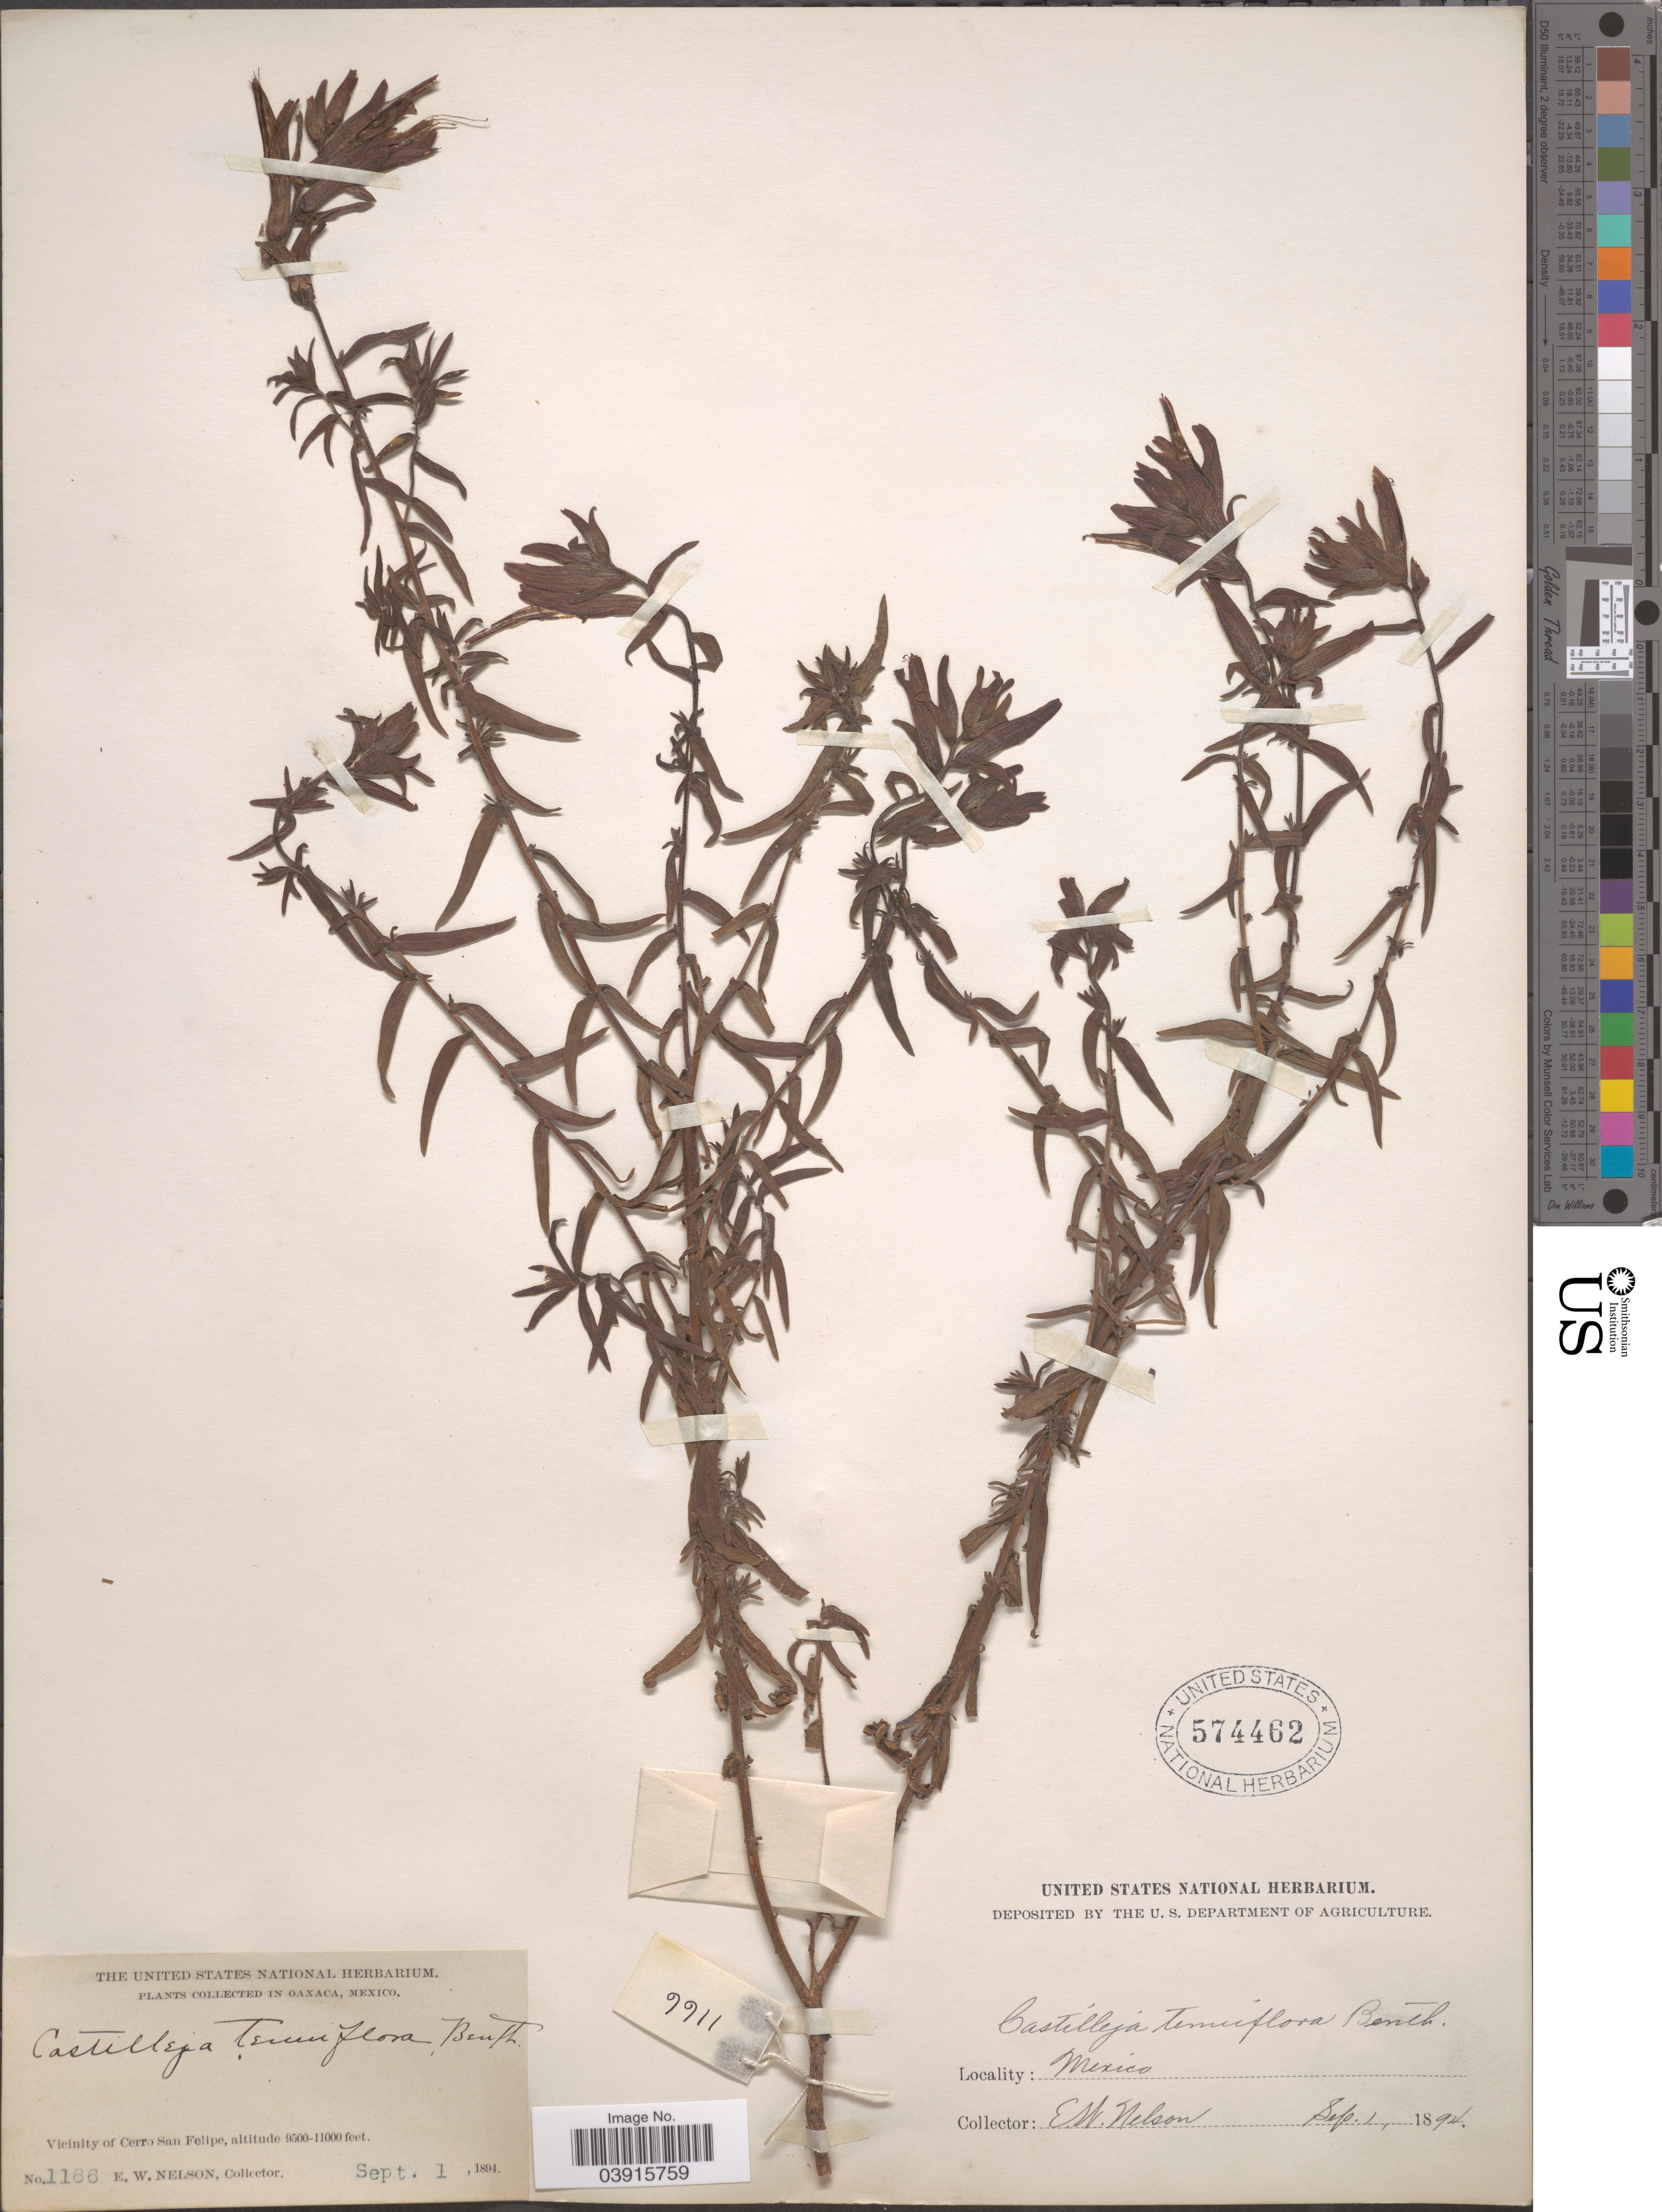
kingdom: Plantae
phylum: Tracheophyta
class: Magnoliopsida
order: Lamiales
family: Orobanchaceae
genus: Castilleja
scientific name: Castilleja tenuiflora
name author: Benth.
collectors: E. W. Nelson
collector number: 1166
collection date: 1894-09-01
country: Mexico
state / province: Oaxaca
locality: Vicinity of Cerro San Felipe.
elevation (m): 2896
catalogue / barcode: US 574462